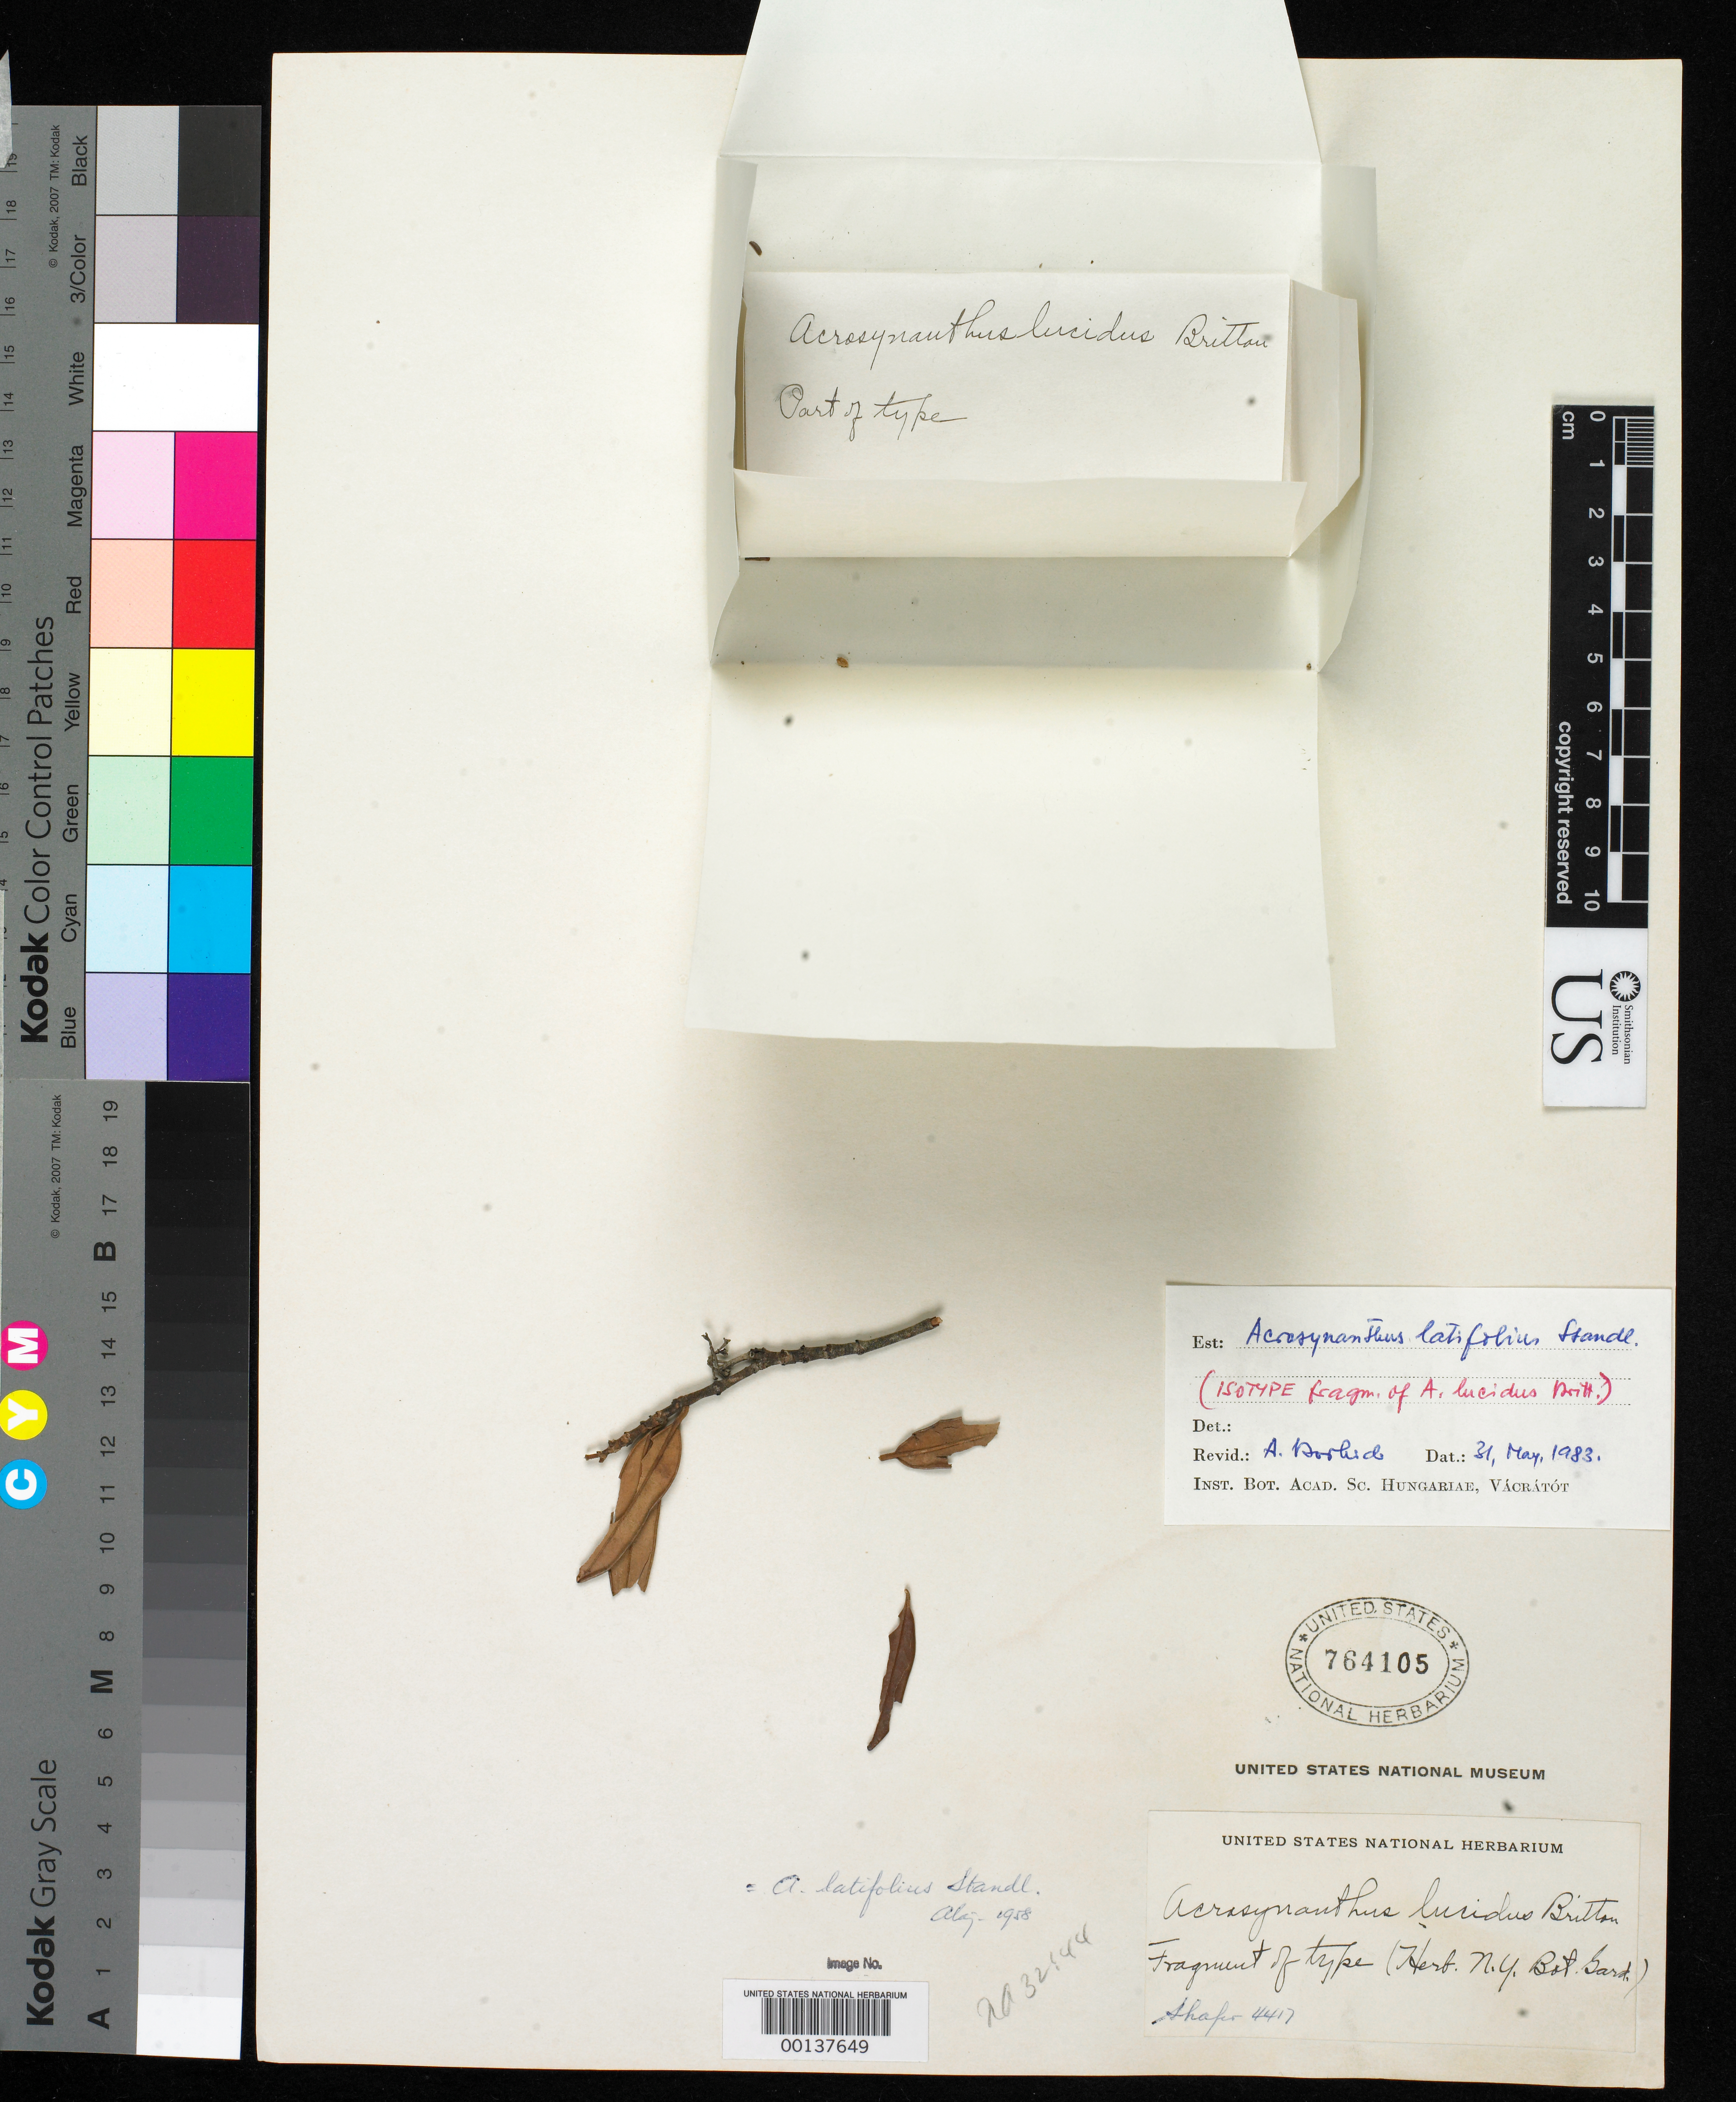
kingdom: Plantae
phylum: Tracheophyta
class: Magnoliopsida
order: Gentianales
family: Rubiaceae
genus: Acrosynanthus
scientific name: Acrosynanthus lucidus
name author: Britton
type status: Isotype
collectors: J. A. Shafer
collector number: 4417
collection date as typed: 23 Mar 1910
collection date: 1910-03-23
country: Cuba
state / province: Oriente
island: Greater Antilles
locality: Trail, Navas to Camp Buena Vista.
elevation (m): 650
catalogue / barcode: US 764105